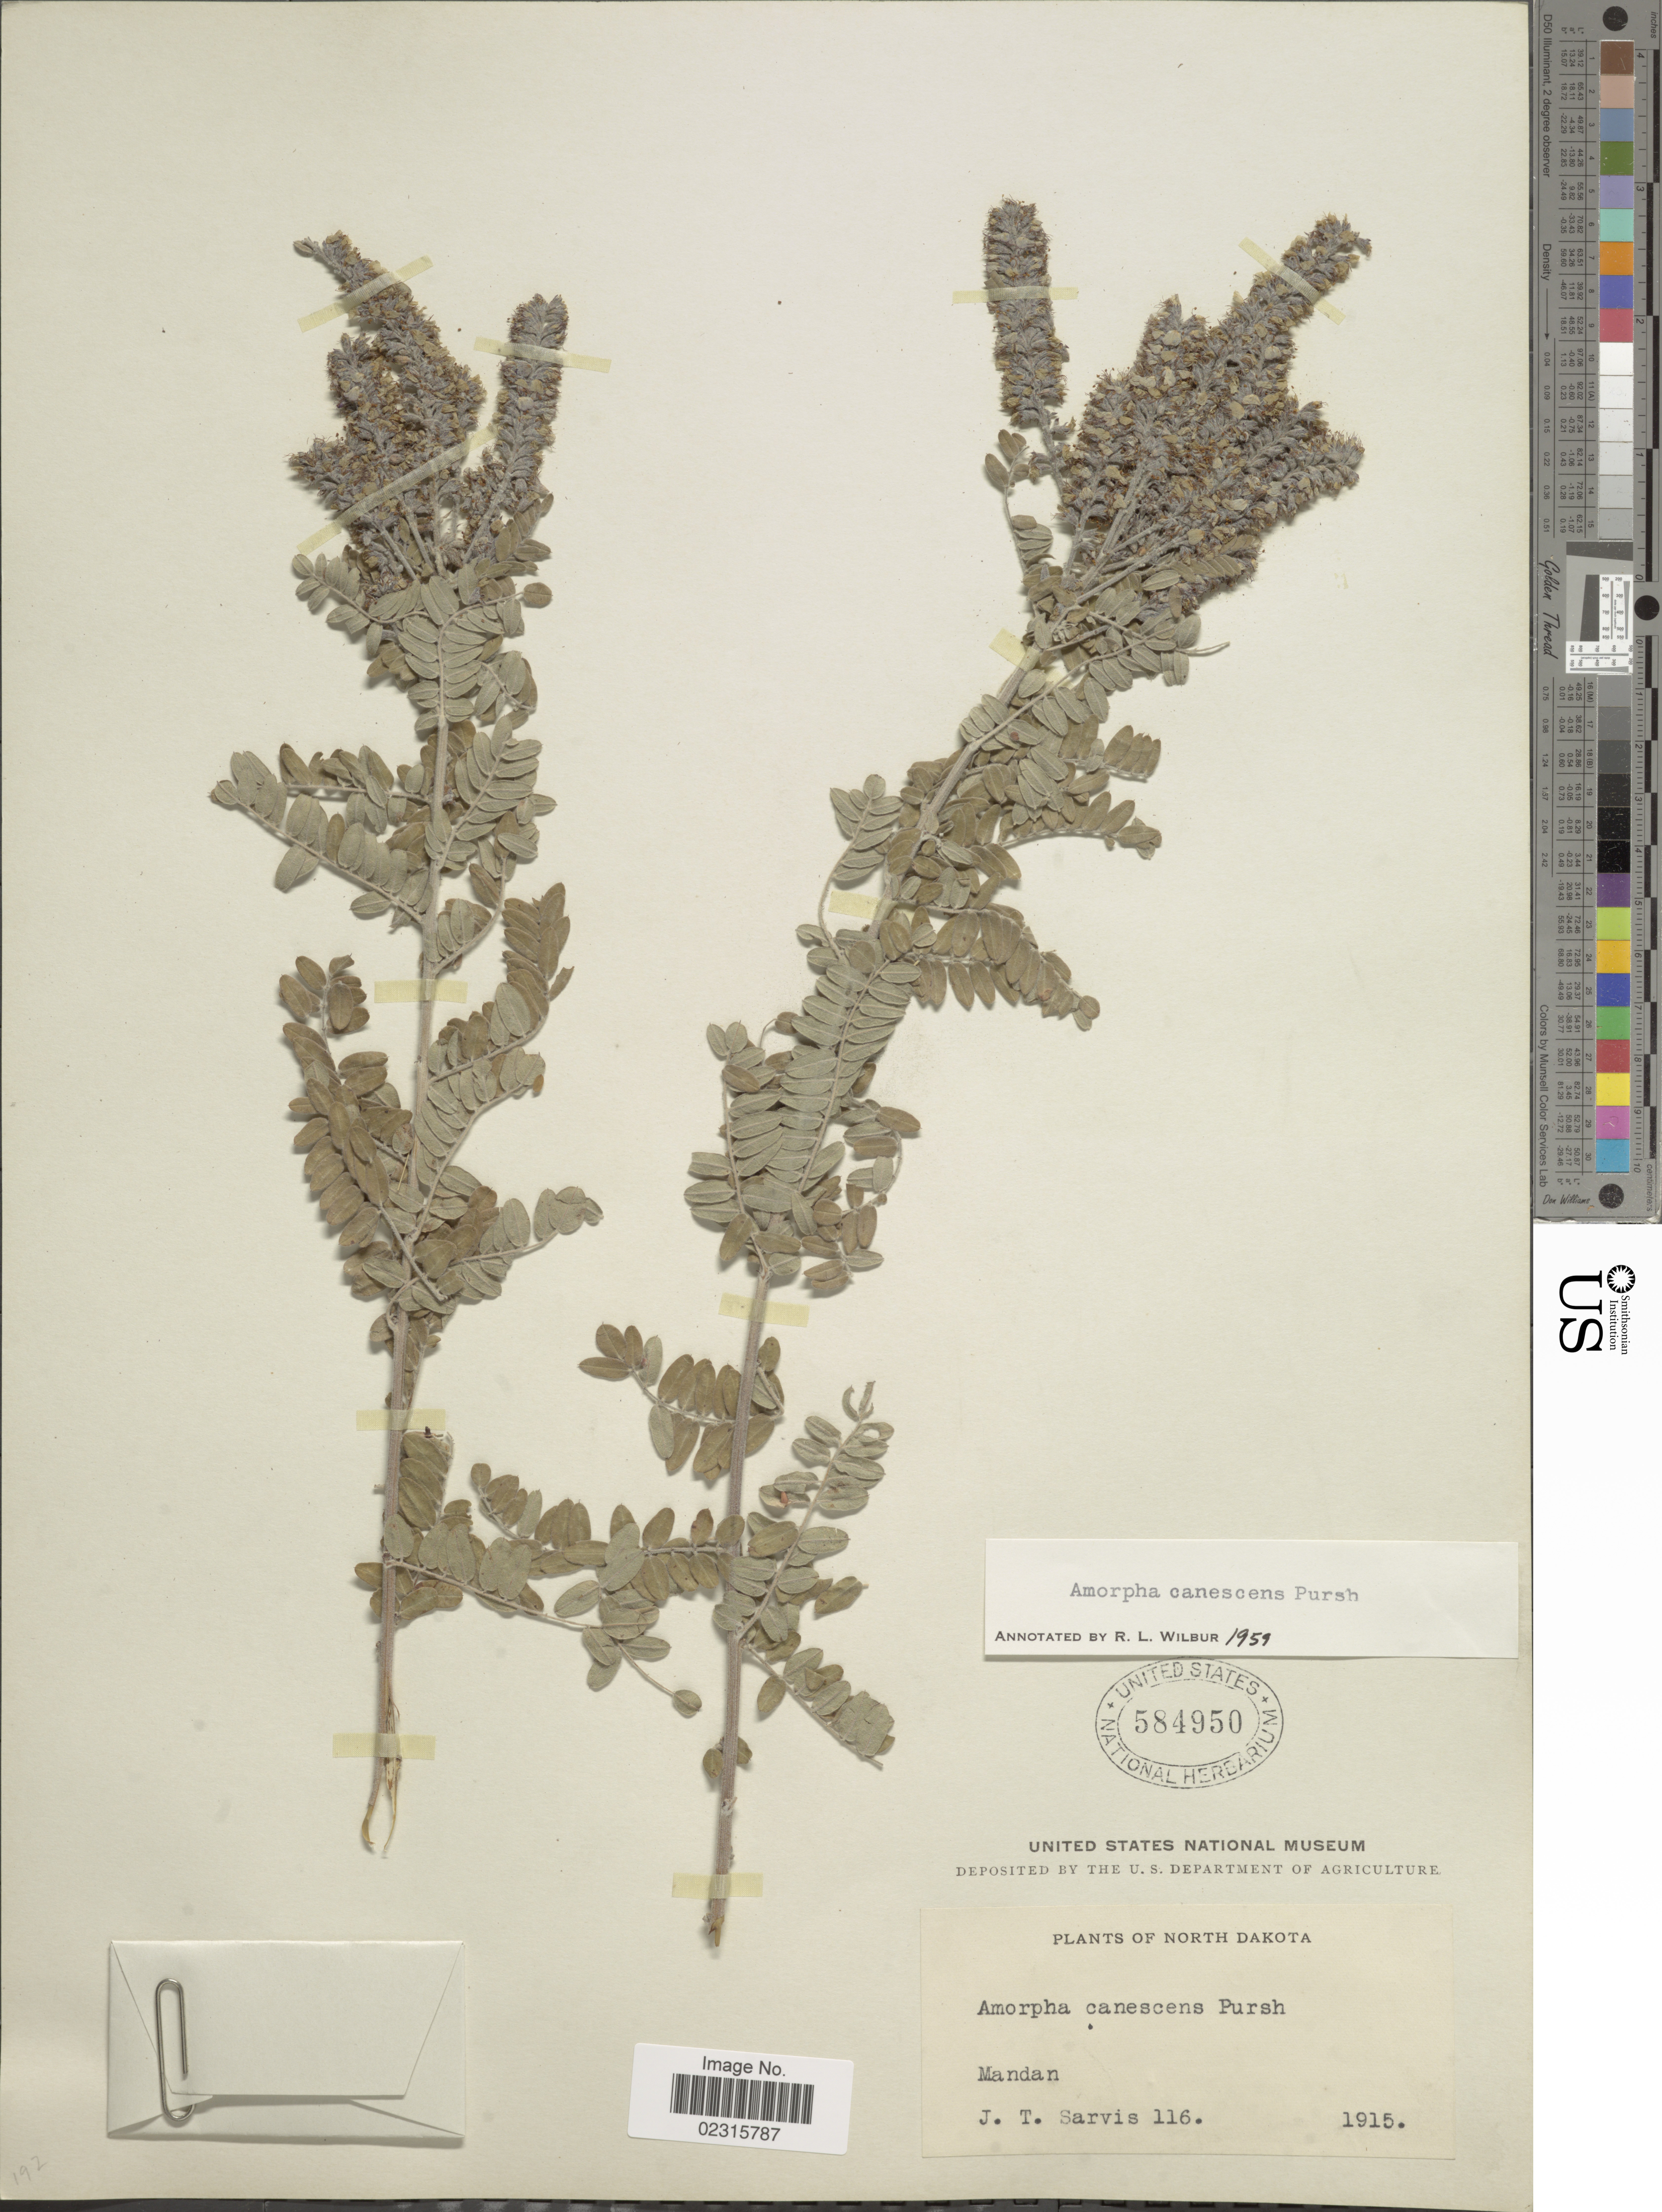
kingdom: Plantae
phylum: Tracheophyta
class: Magnoliopsida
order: Fabales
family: Fabaceae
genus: Amorpha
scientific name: Amorpha canescens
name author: Pursh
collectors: J. Sarvis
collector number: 116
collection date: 1915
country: United States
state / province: North Dakota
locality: Mandan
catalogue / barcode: US 584950